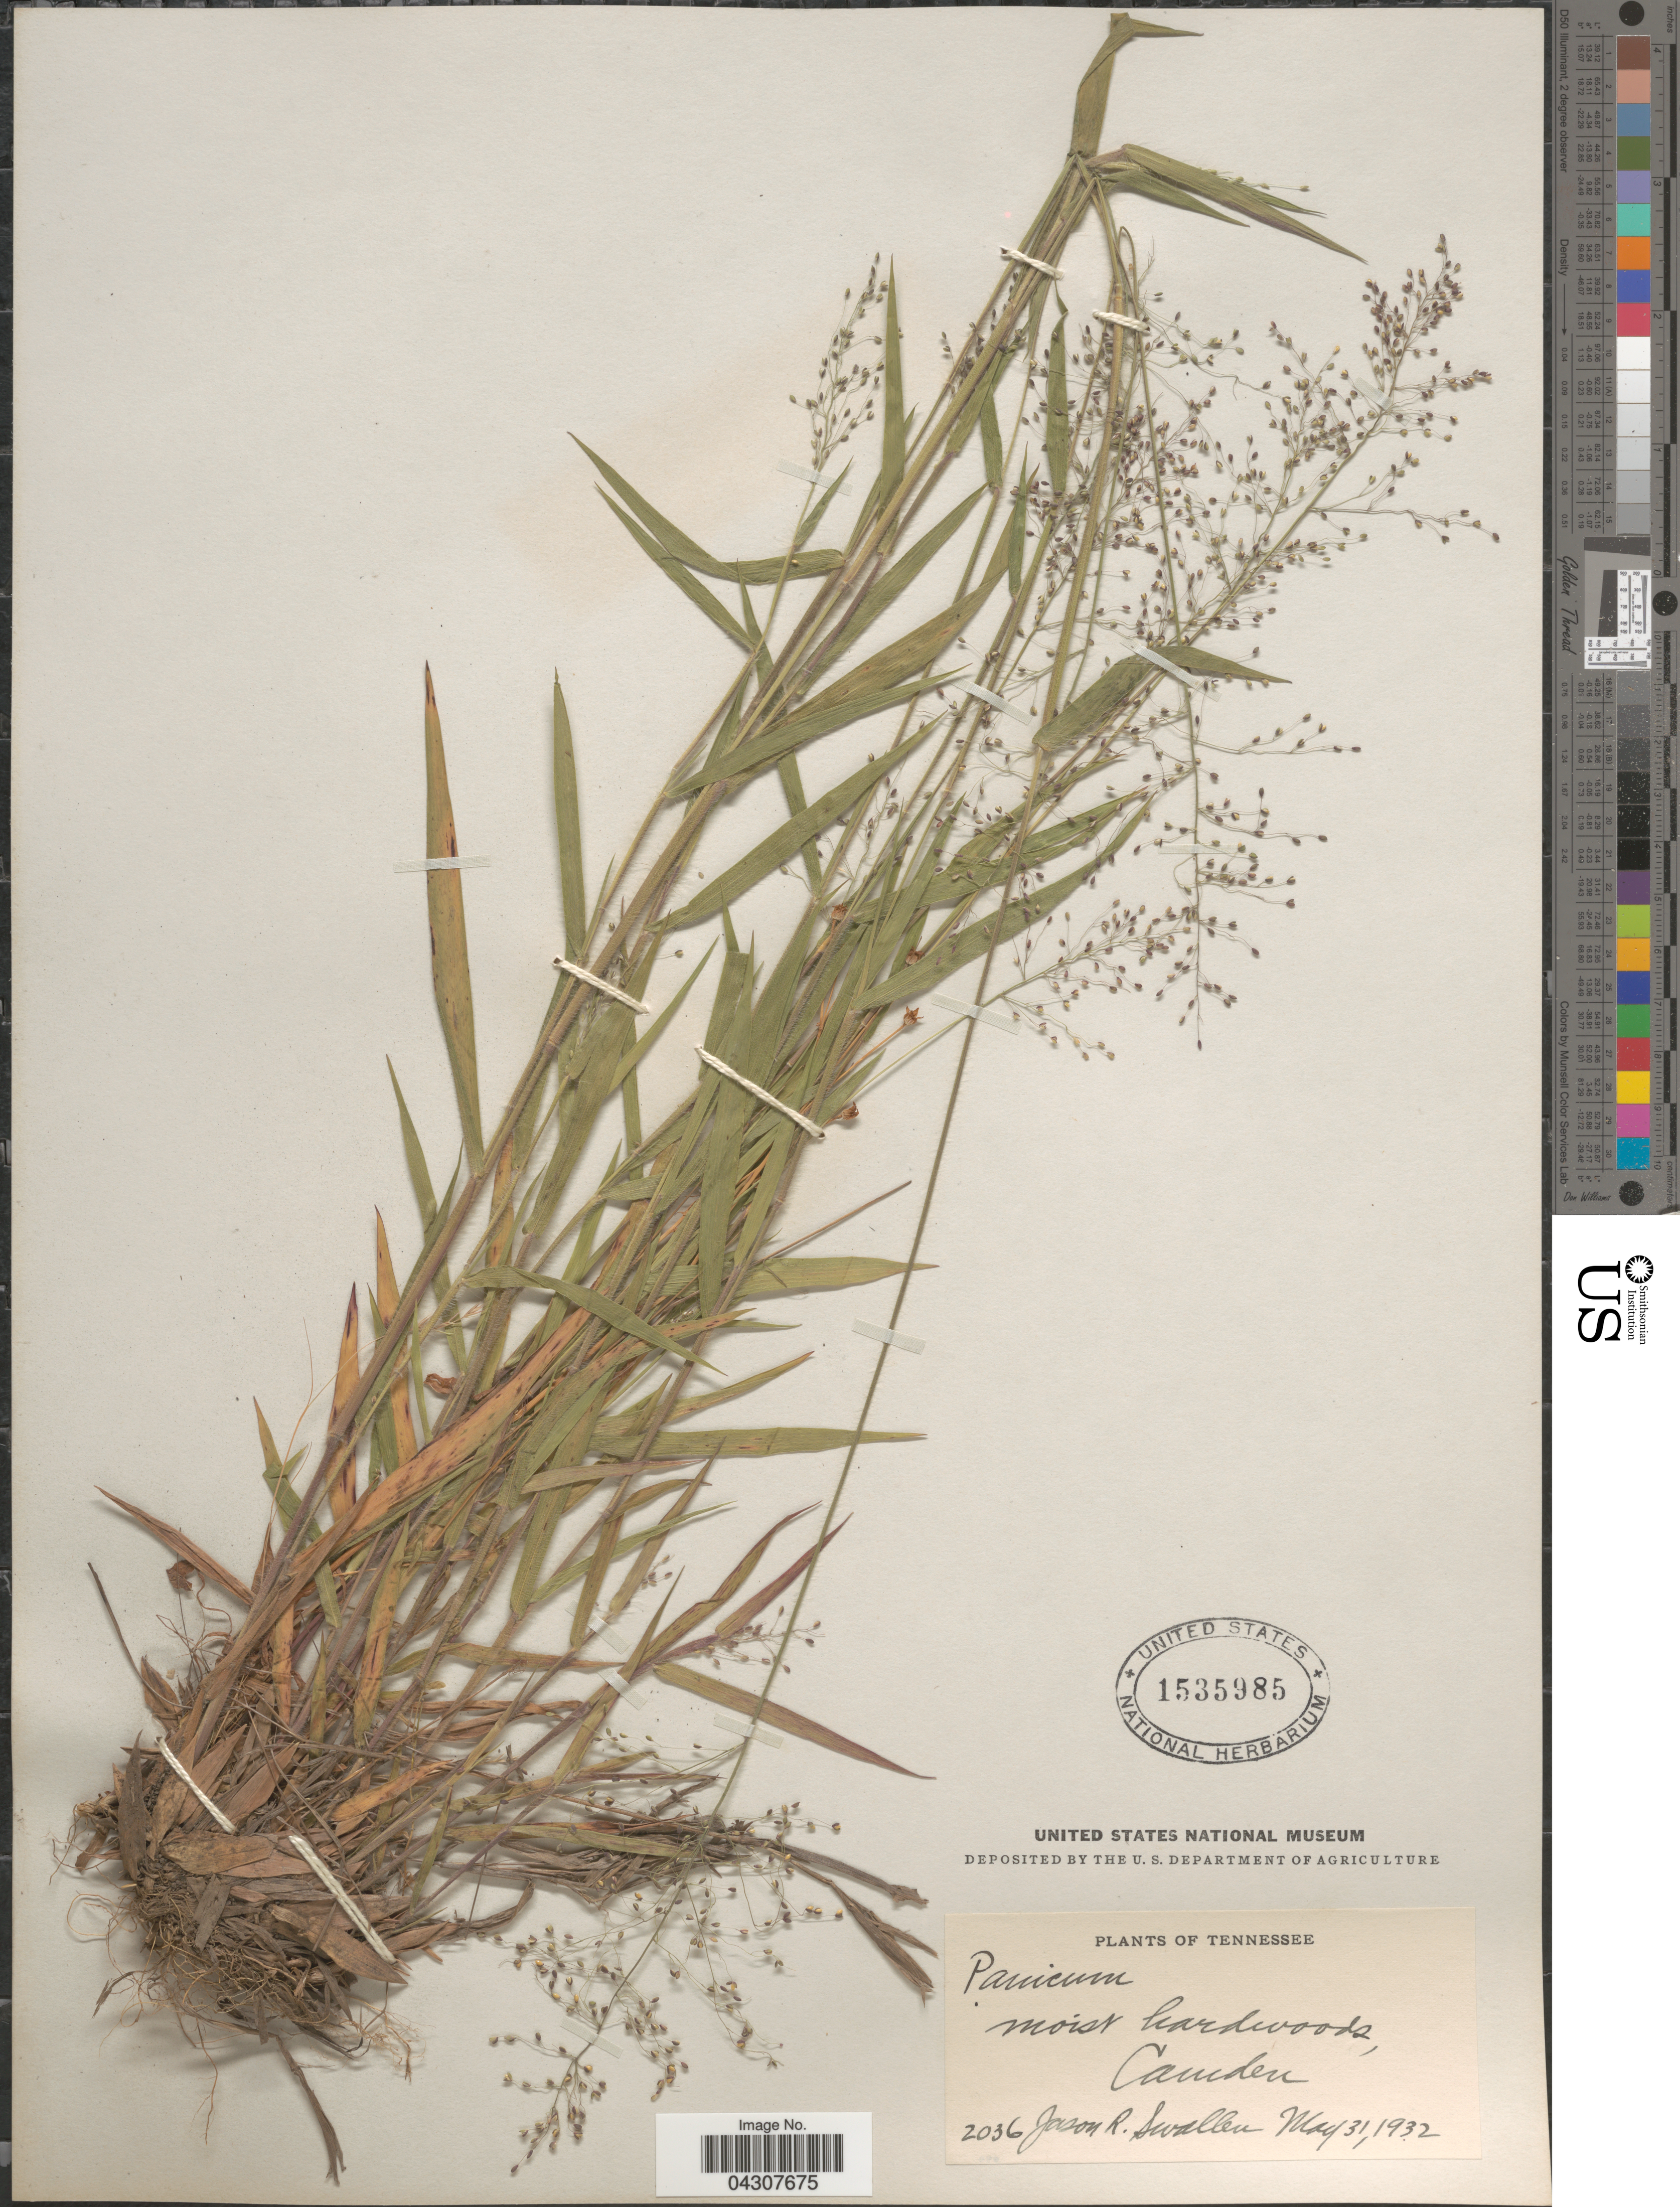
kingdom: Plantae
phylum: Tracheophyta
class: Liliopsida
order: Poales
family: Poaceae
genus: Dichanthelium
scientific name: Dichanthelium acuminatum var. acuminatum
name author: (Sw.) Gould & C.A. Clark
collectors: J. R. Swallen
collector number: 2036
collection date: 1932-05-31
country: United States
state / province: Tennessee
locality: Moist hardwoods, Camden.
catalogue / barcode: US 1535985